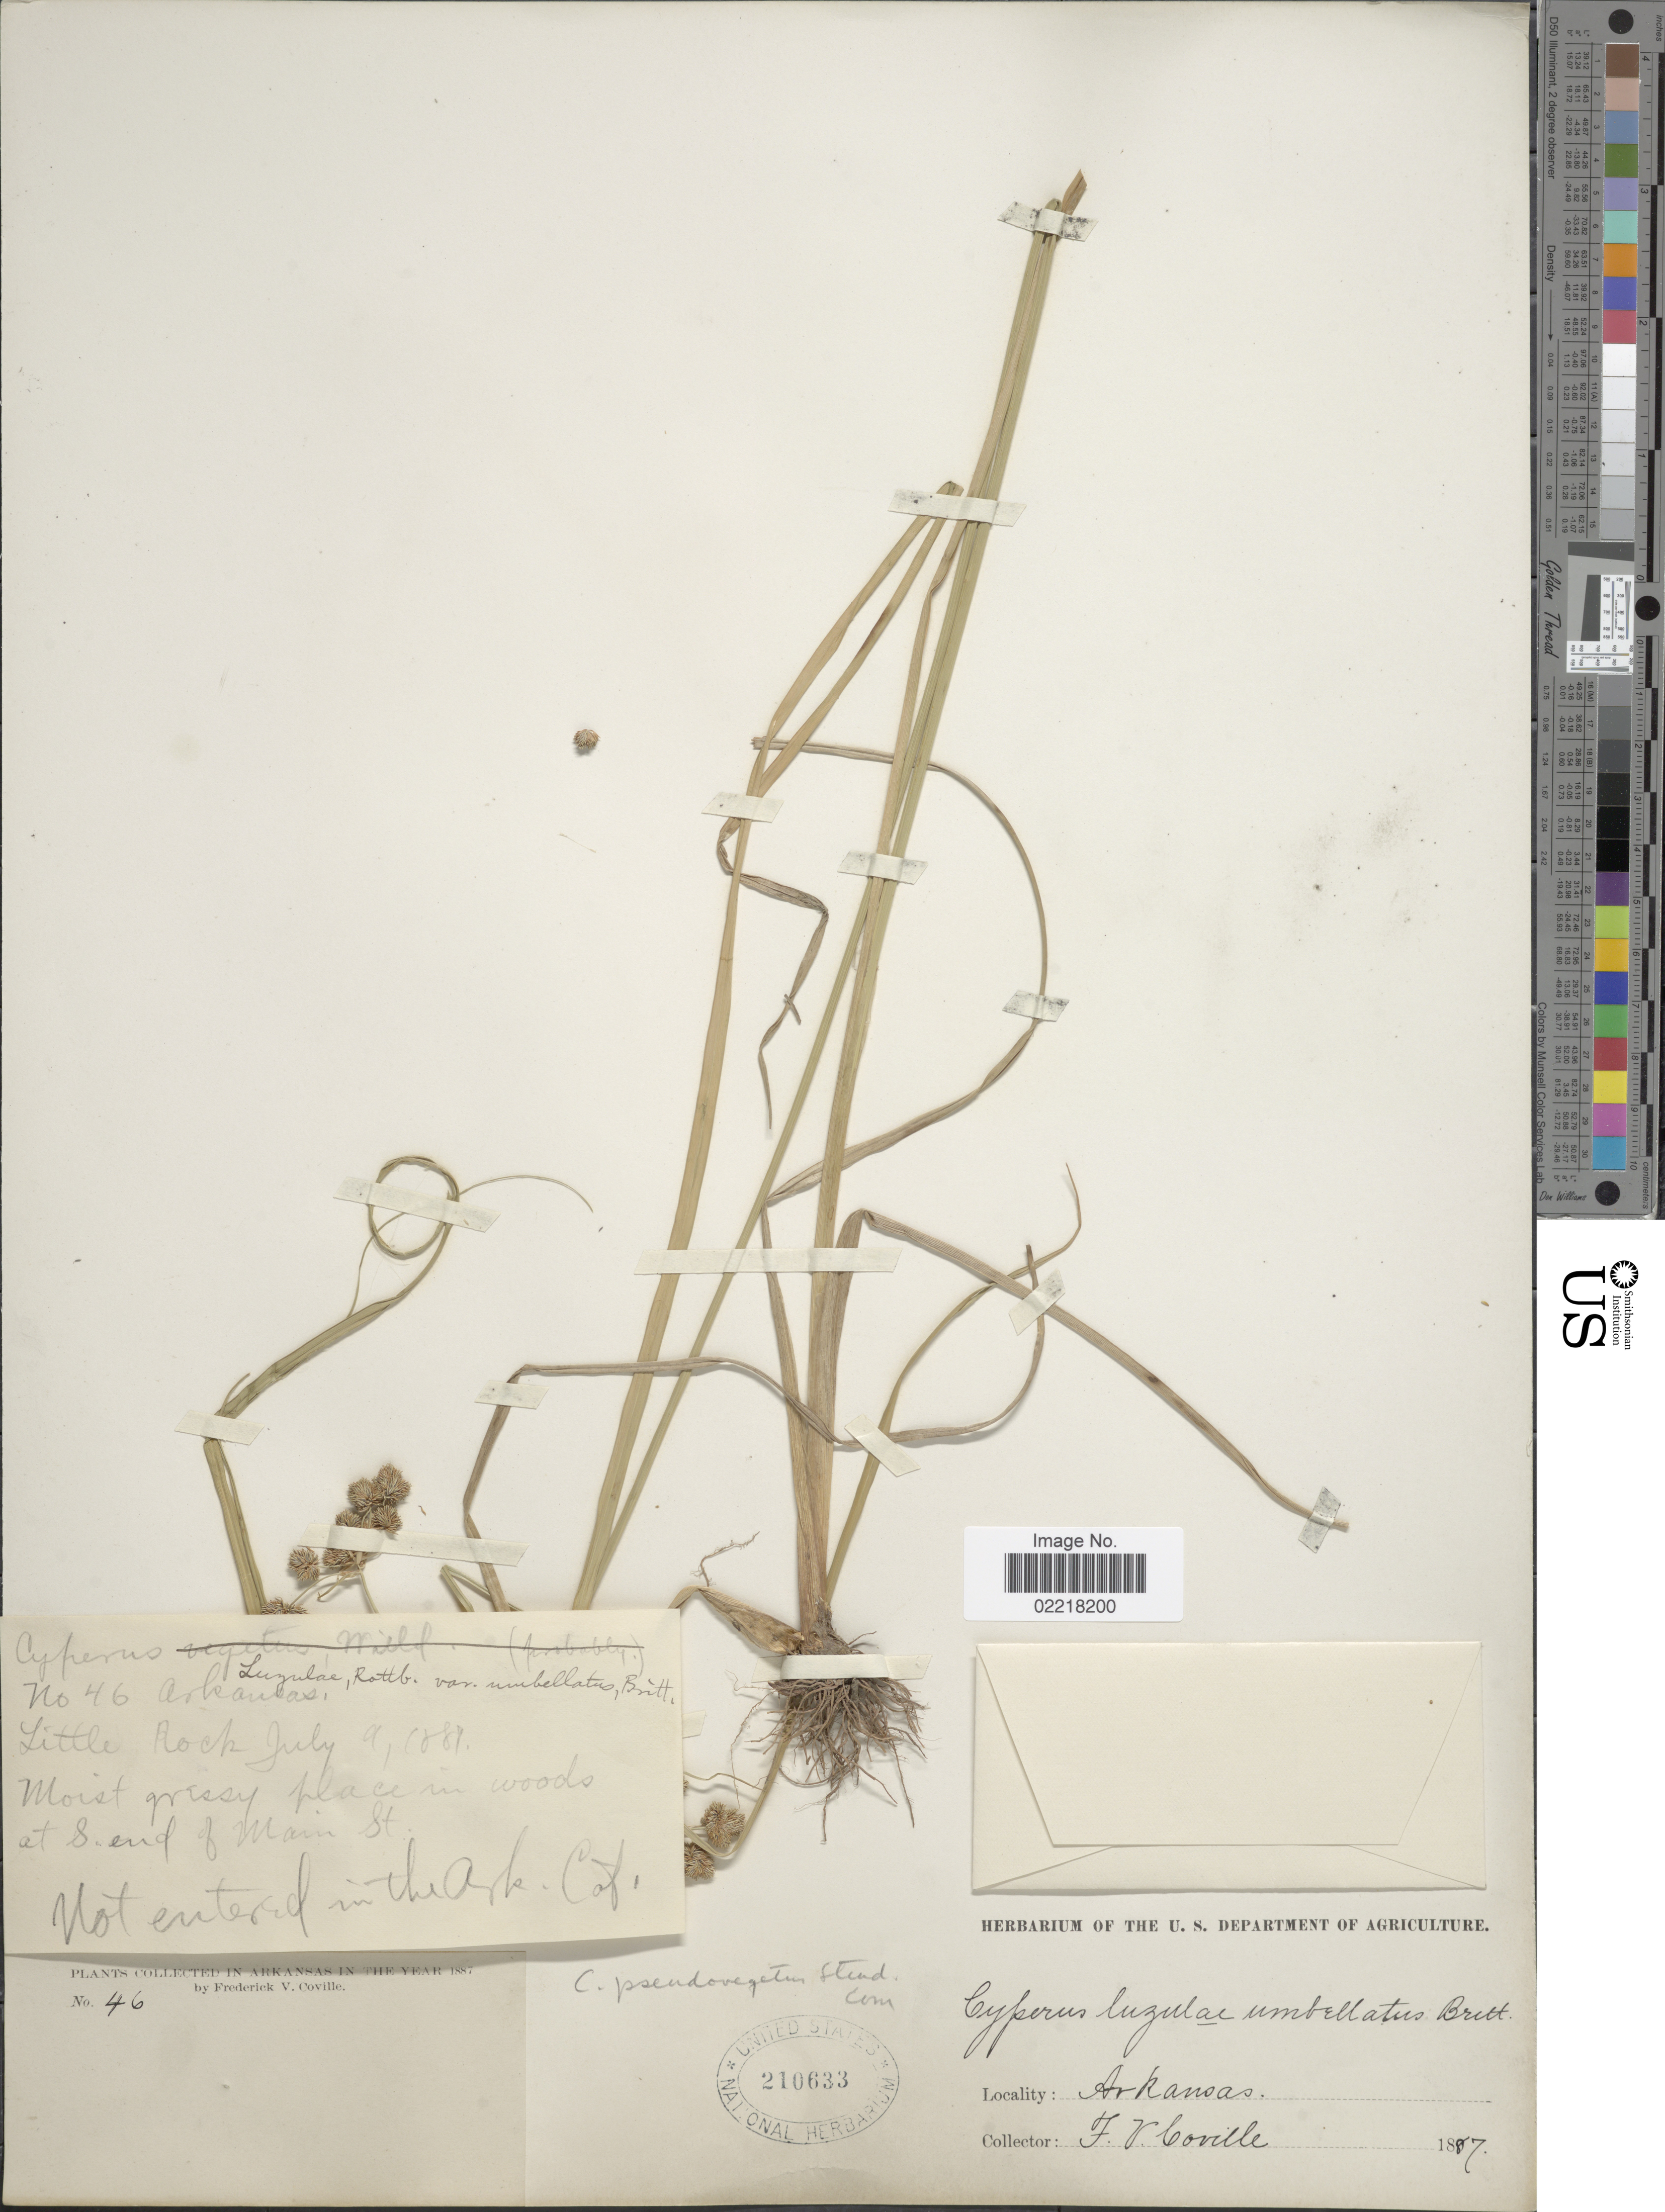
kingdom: Plantae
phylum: Tracheophyta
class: Liliopsida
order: Poales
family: Cyperaceae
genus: Cyperus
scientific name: Cyperus pseudovegetus Steud.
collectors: F. V. Coville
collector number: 46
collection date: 1887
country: United States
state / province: Arkansas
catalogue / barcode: US 210633